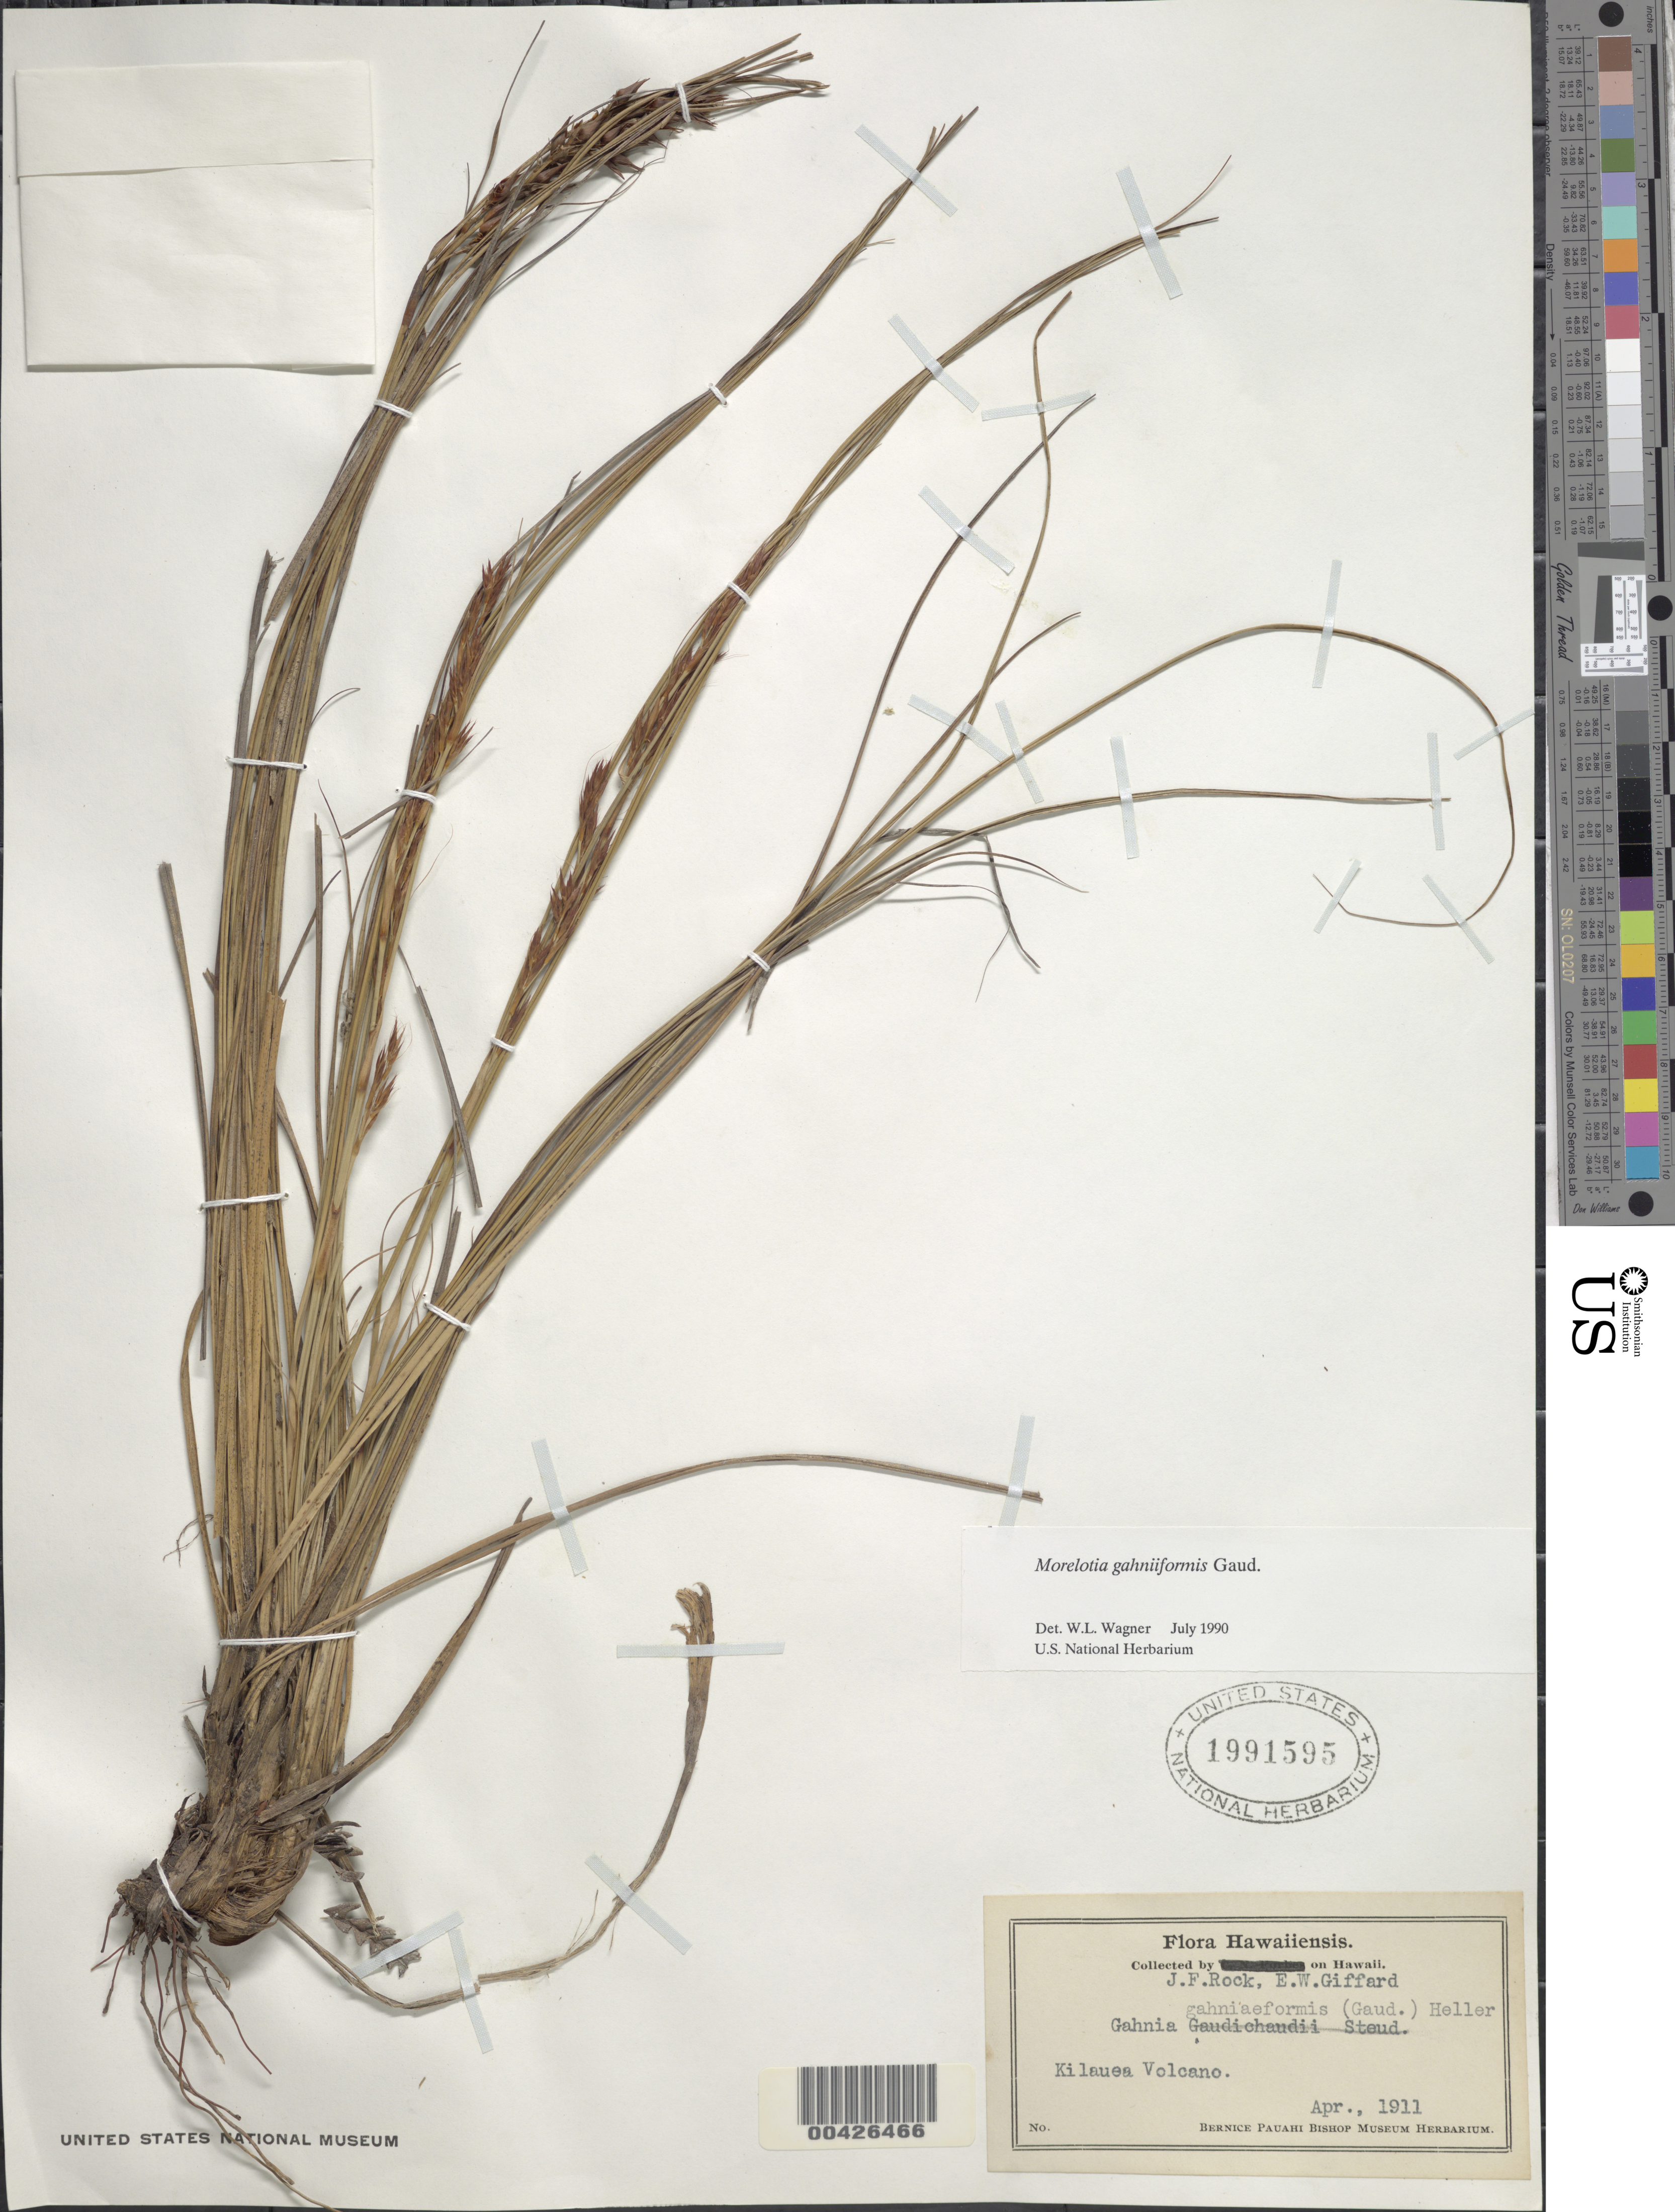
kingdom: Plantae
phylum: Tracheophyta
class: Liliopsida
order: Poales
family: Cyperaceae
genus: Morelotia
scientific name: Morelotia gahniiformis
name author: Gaudich.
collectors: J. F. Rock & E. Giffard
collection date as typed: Apr 1911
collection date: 1911-04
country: United States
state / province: Hawaii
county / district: Hawaii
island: Hawaii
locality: Kilauea Volcano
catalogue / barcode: US 1991595